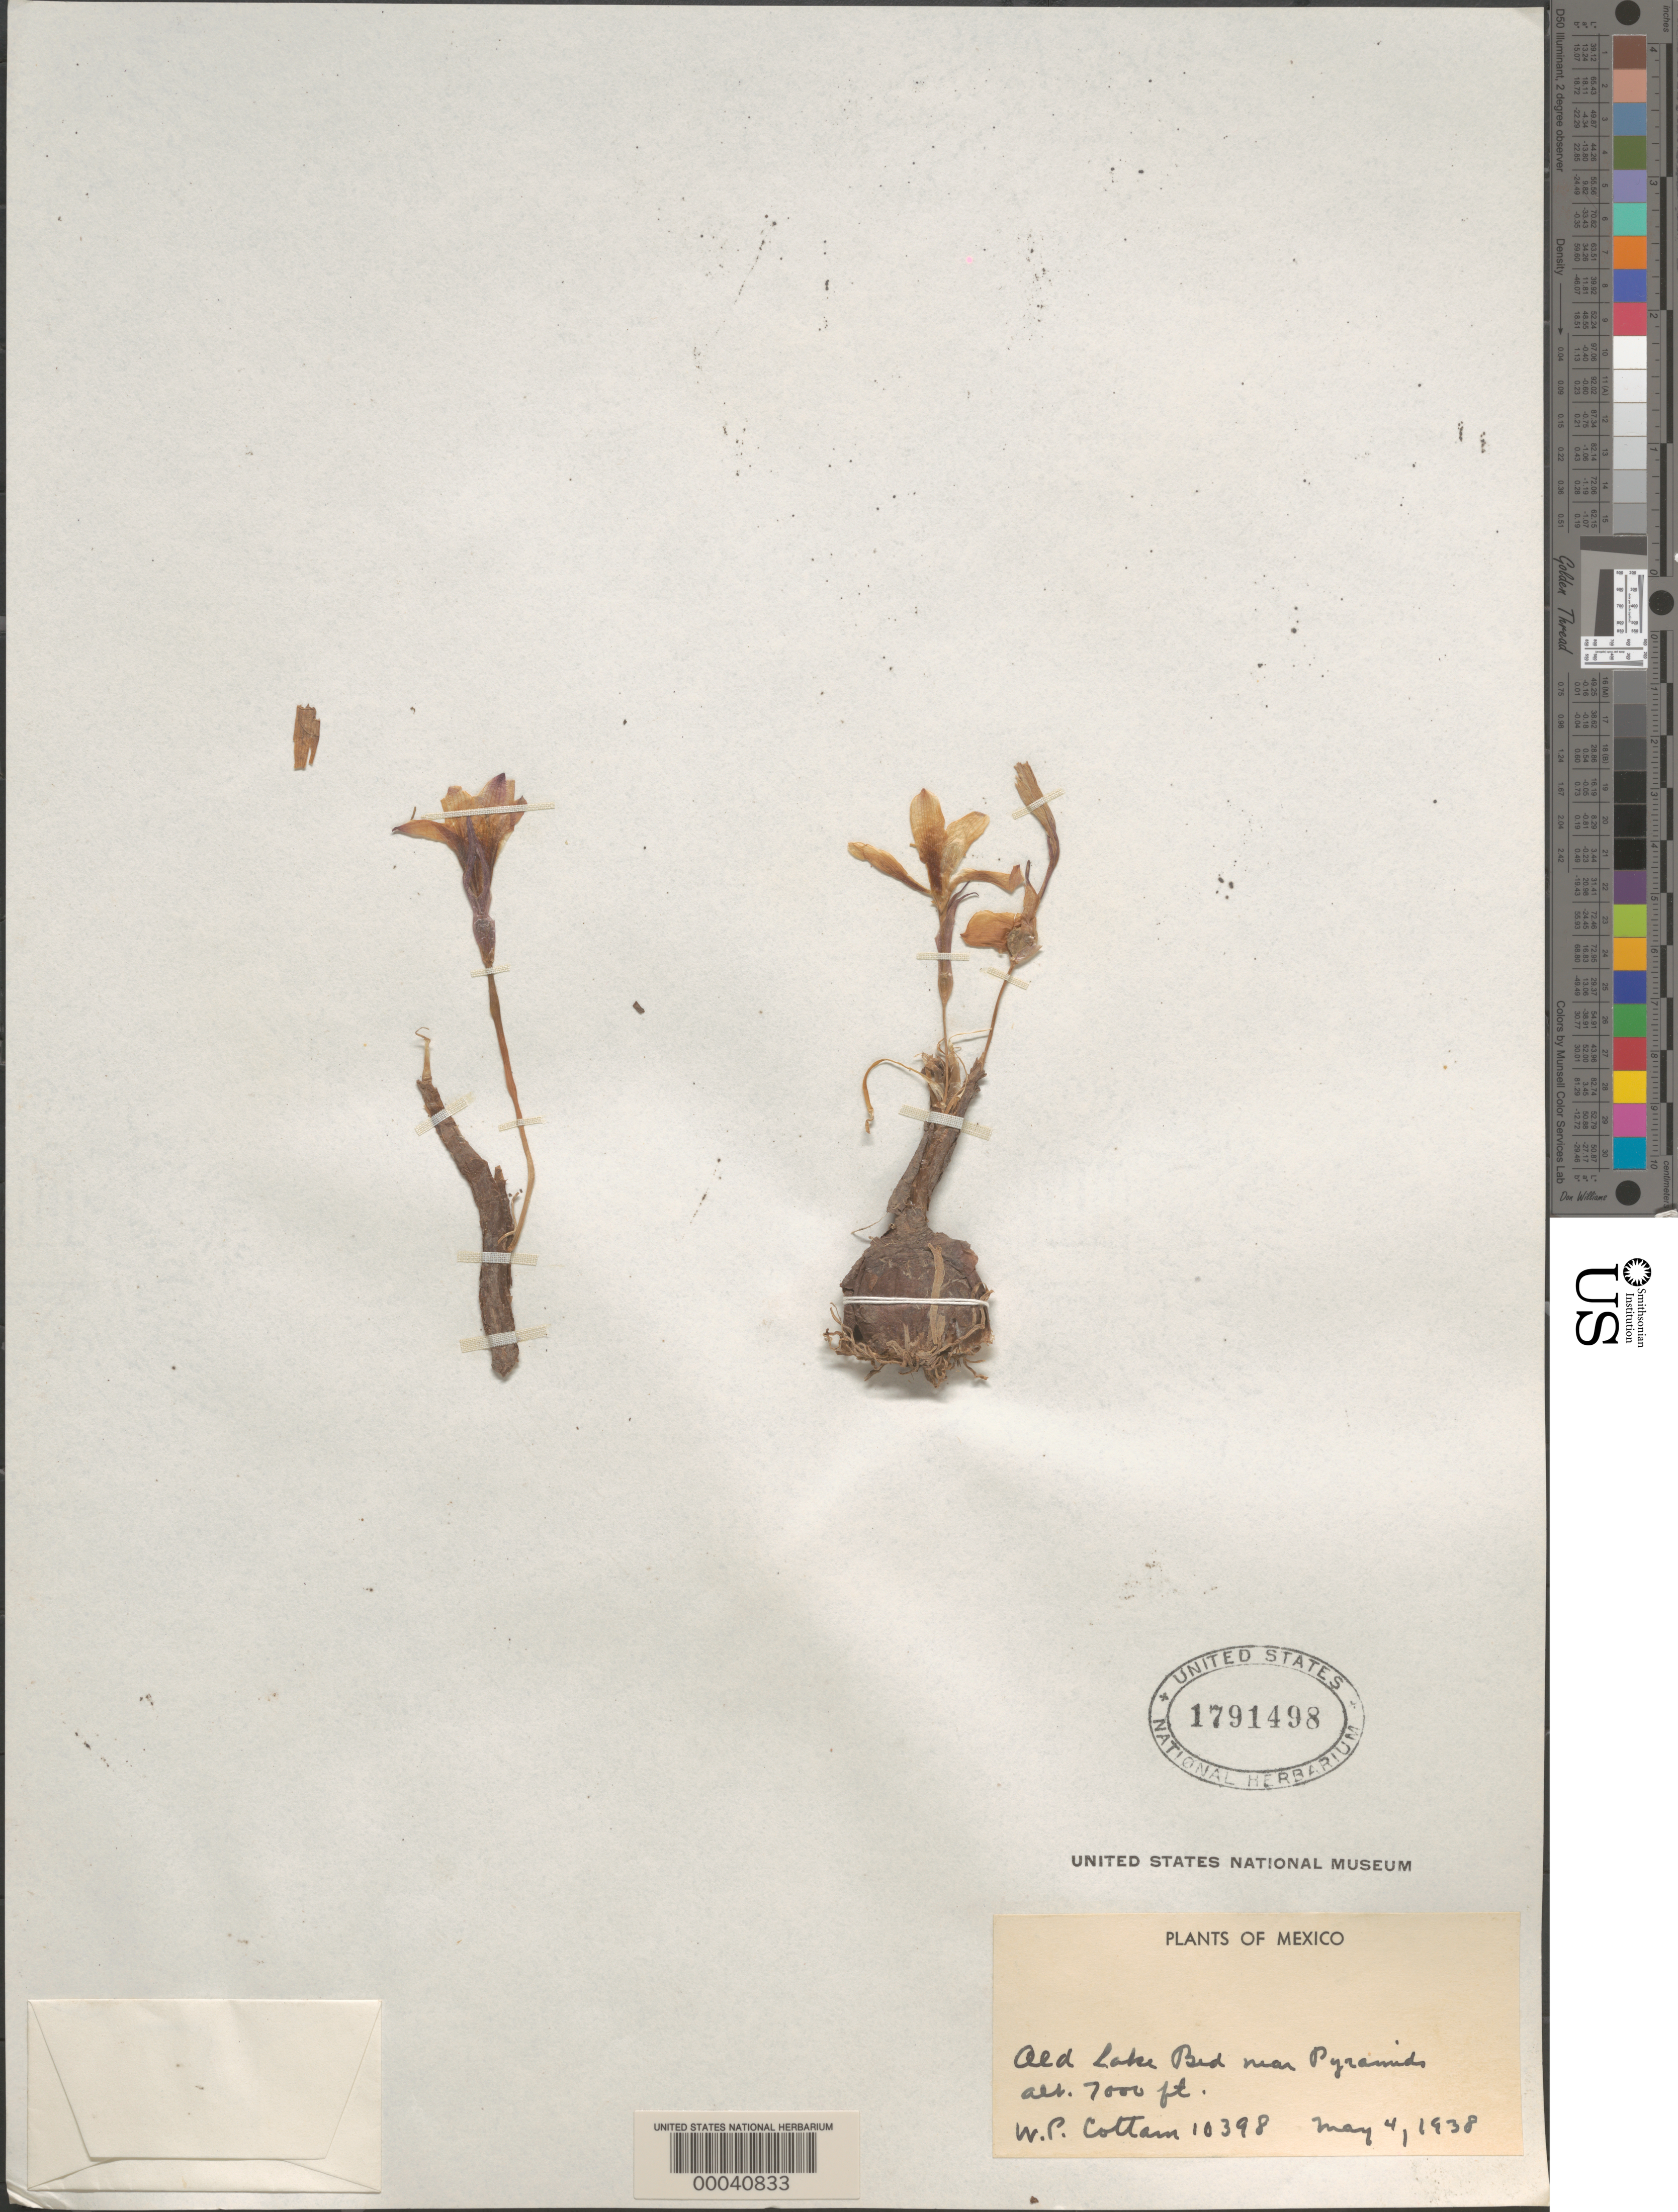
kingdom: Plantae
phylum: Tracheophyta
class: Liliopsida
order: Asparagales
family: Amaryllidaceae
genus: Zephyranthes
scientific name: Zephyranthes sp.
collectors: W. Cottam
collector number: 10398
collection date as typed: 04 May 1938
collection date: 1938-05-04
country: Mexico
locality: Near pyramids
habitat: Old lake bed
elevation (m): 2134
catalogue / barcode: US 1791498